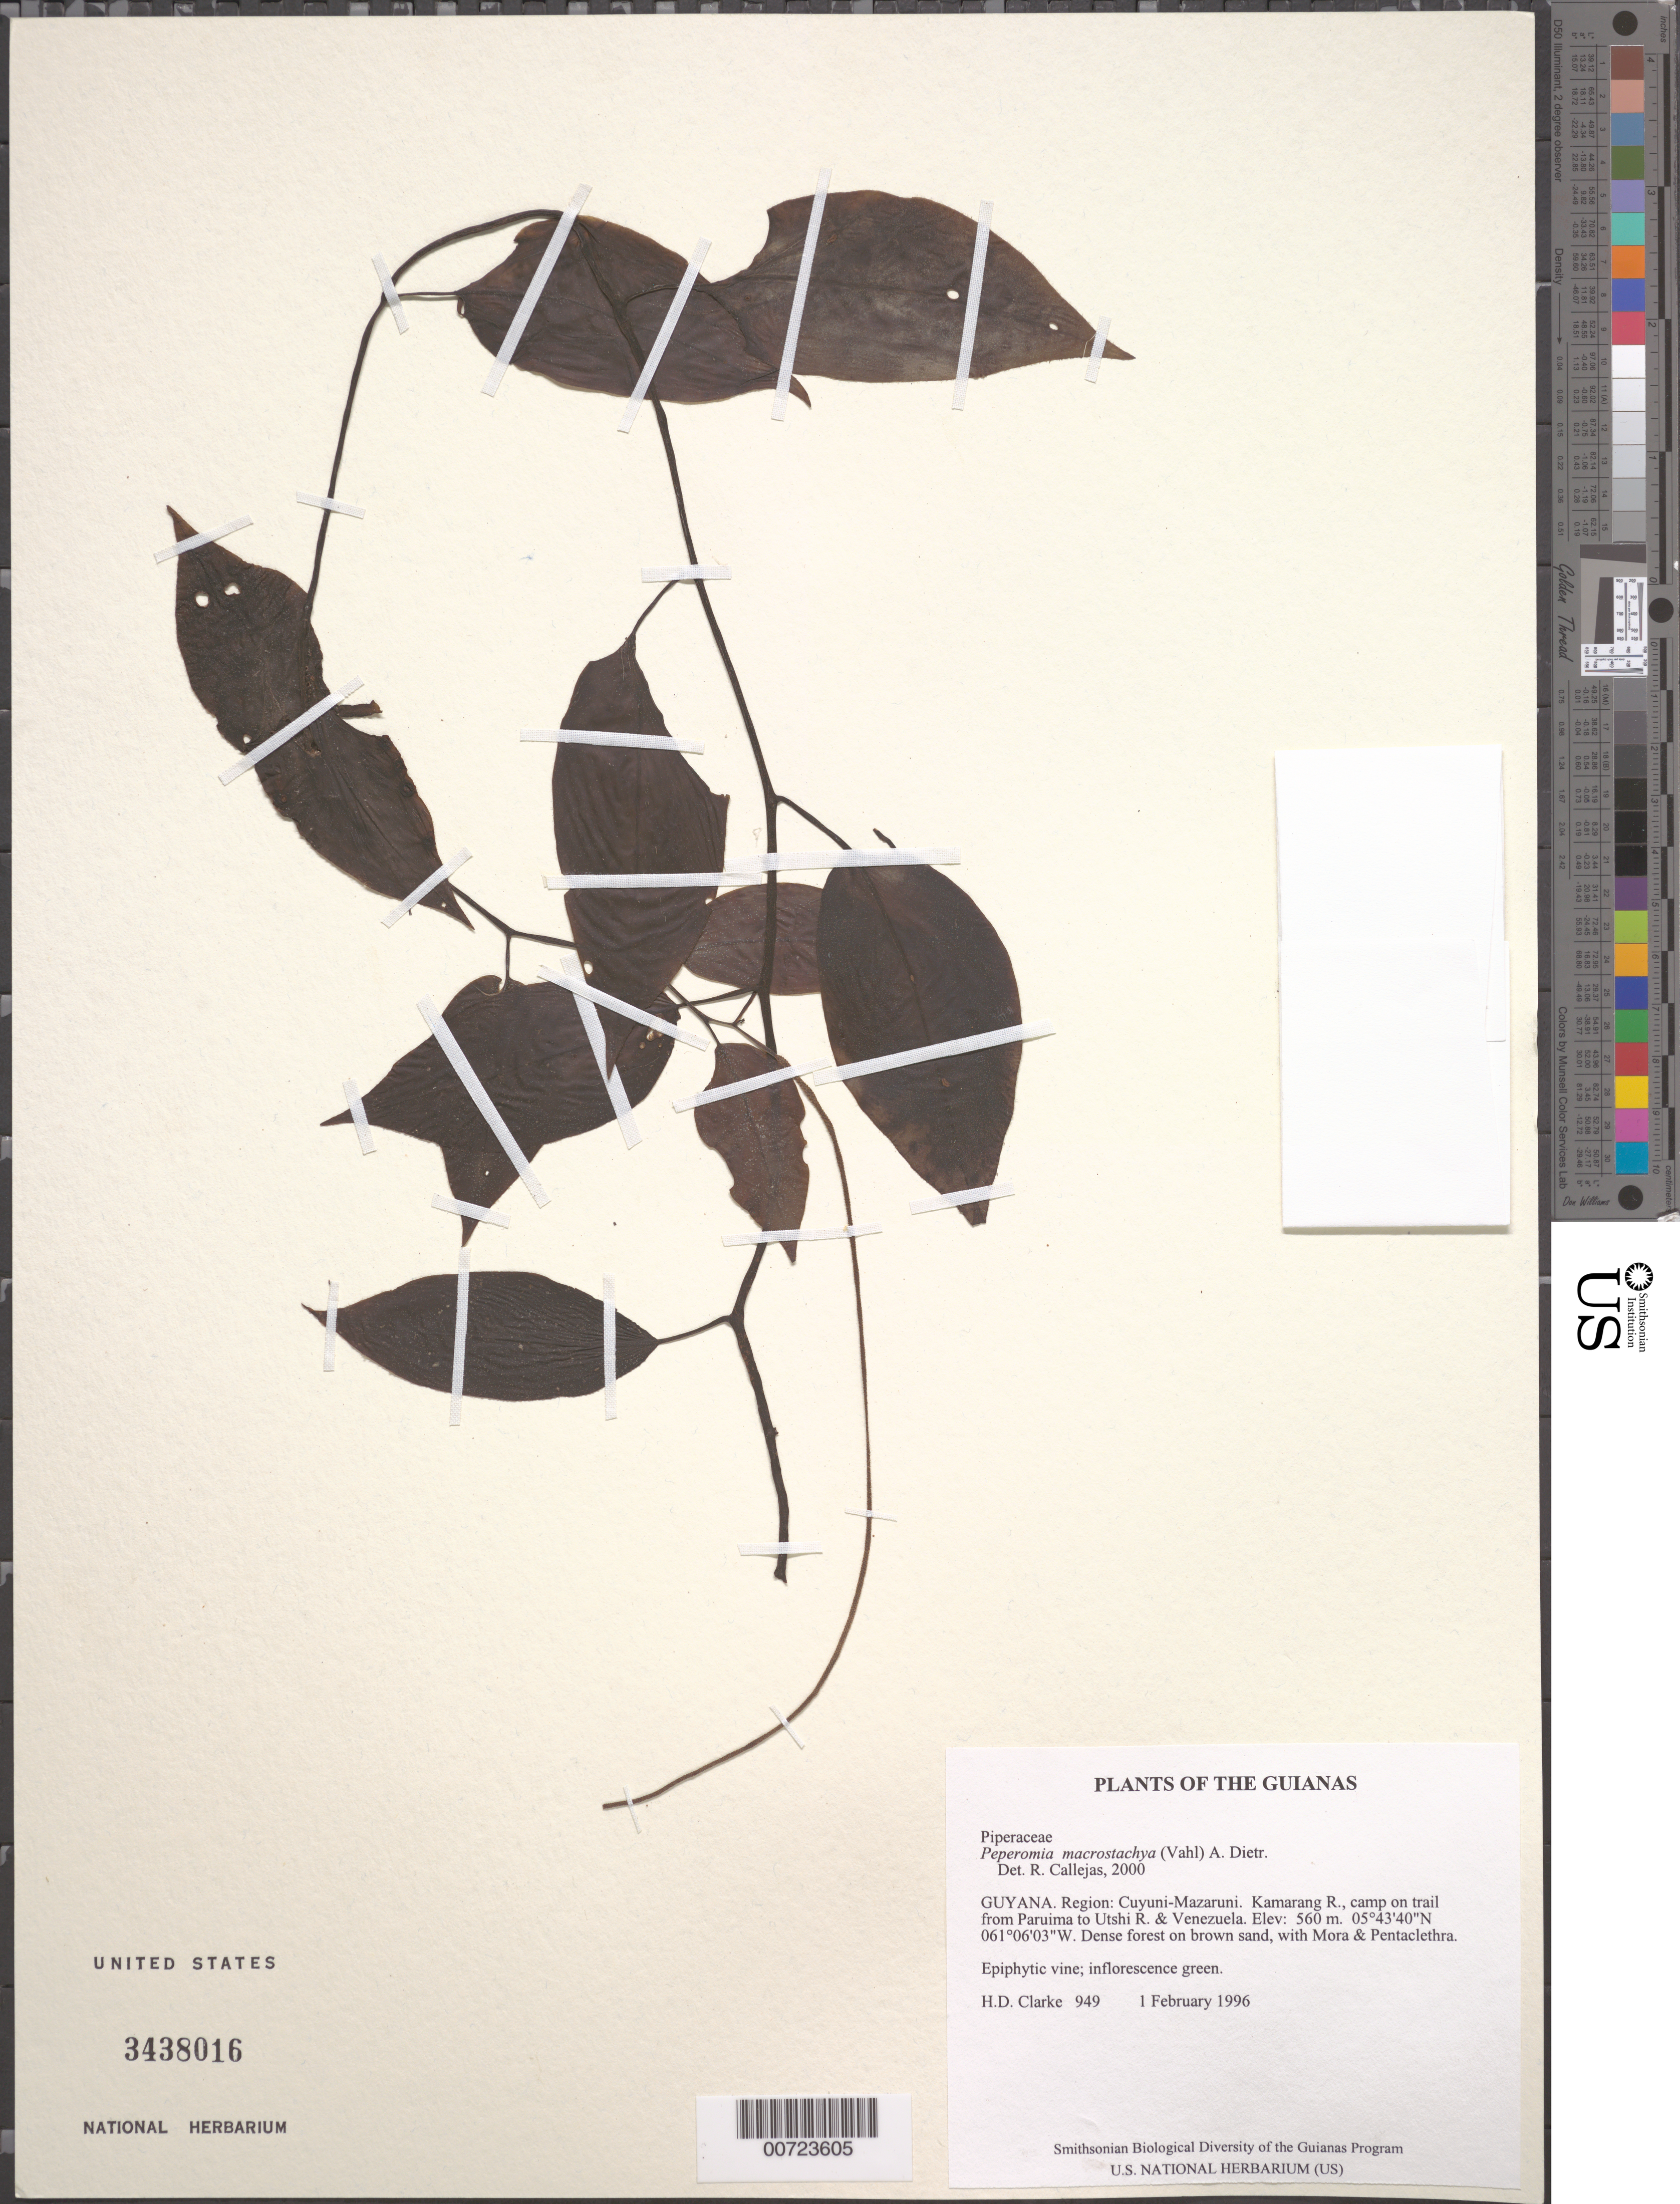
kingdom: Plantae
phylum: Tracheophyta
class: Magnoliopsida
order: Piperales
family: Piperaceae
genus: Peperomia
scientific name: Peperomia macrostachya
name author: (Vahl) A. Dietr.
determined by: Görts-van Rijn, A. R. A.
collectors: H. D. Clarke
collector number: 949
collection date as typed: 1 February 1996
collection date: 1996-02-01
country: Guyana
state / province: Cuyuni-Mazaruni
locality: Kamarang R., camp on trail from Paruima to Utshi R. & Venezuela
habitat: Dense forest on brown sand, with Mora & Pentaclethra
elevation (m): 560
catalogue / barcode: US 3438016